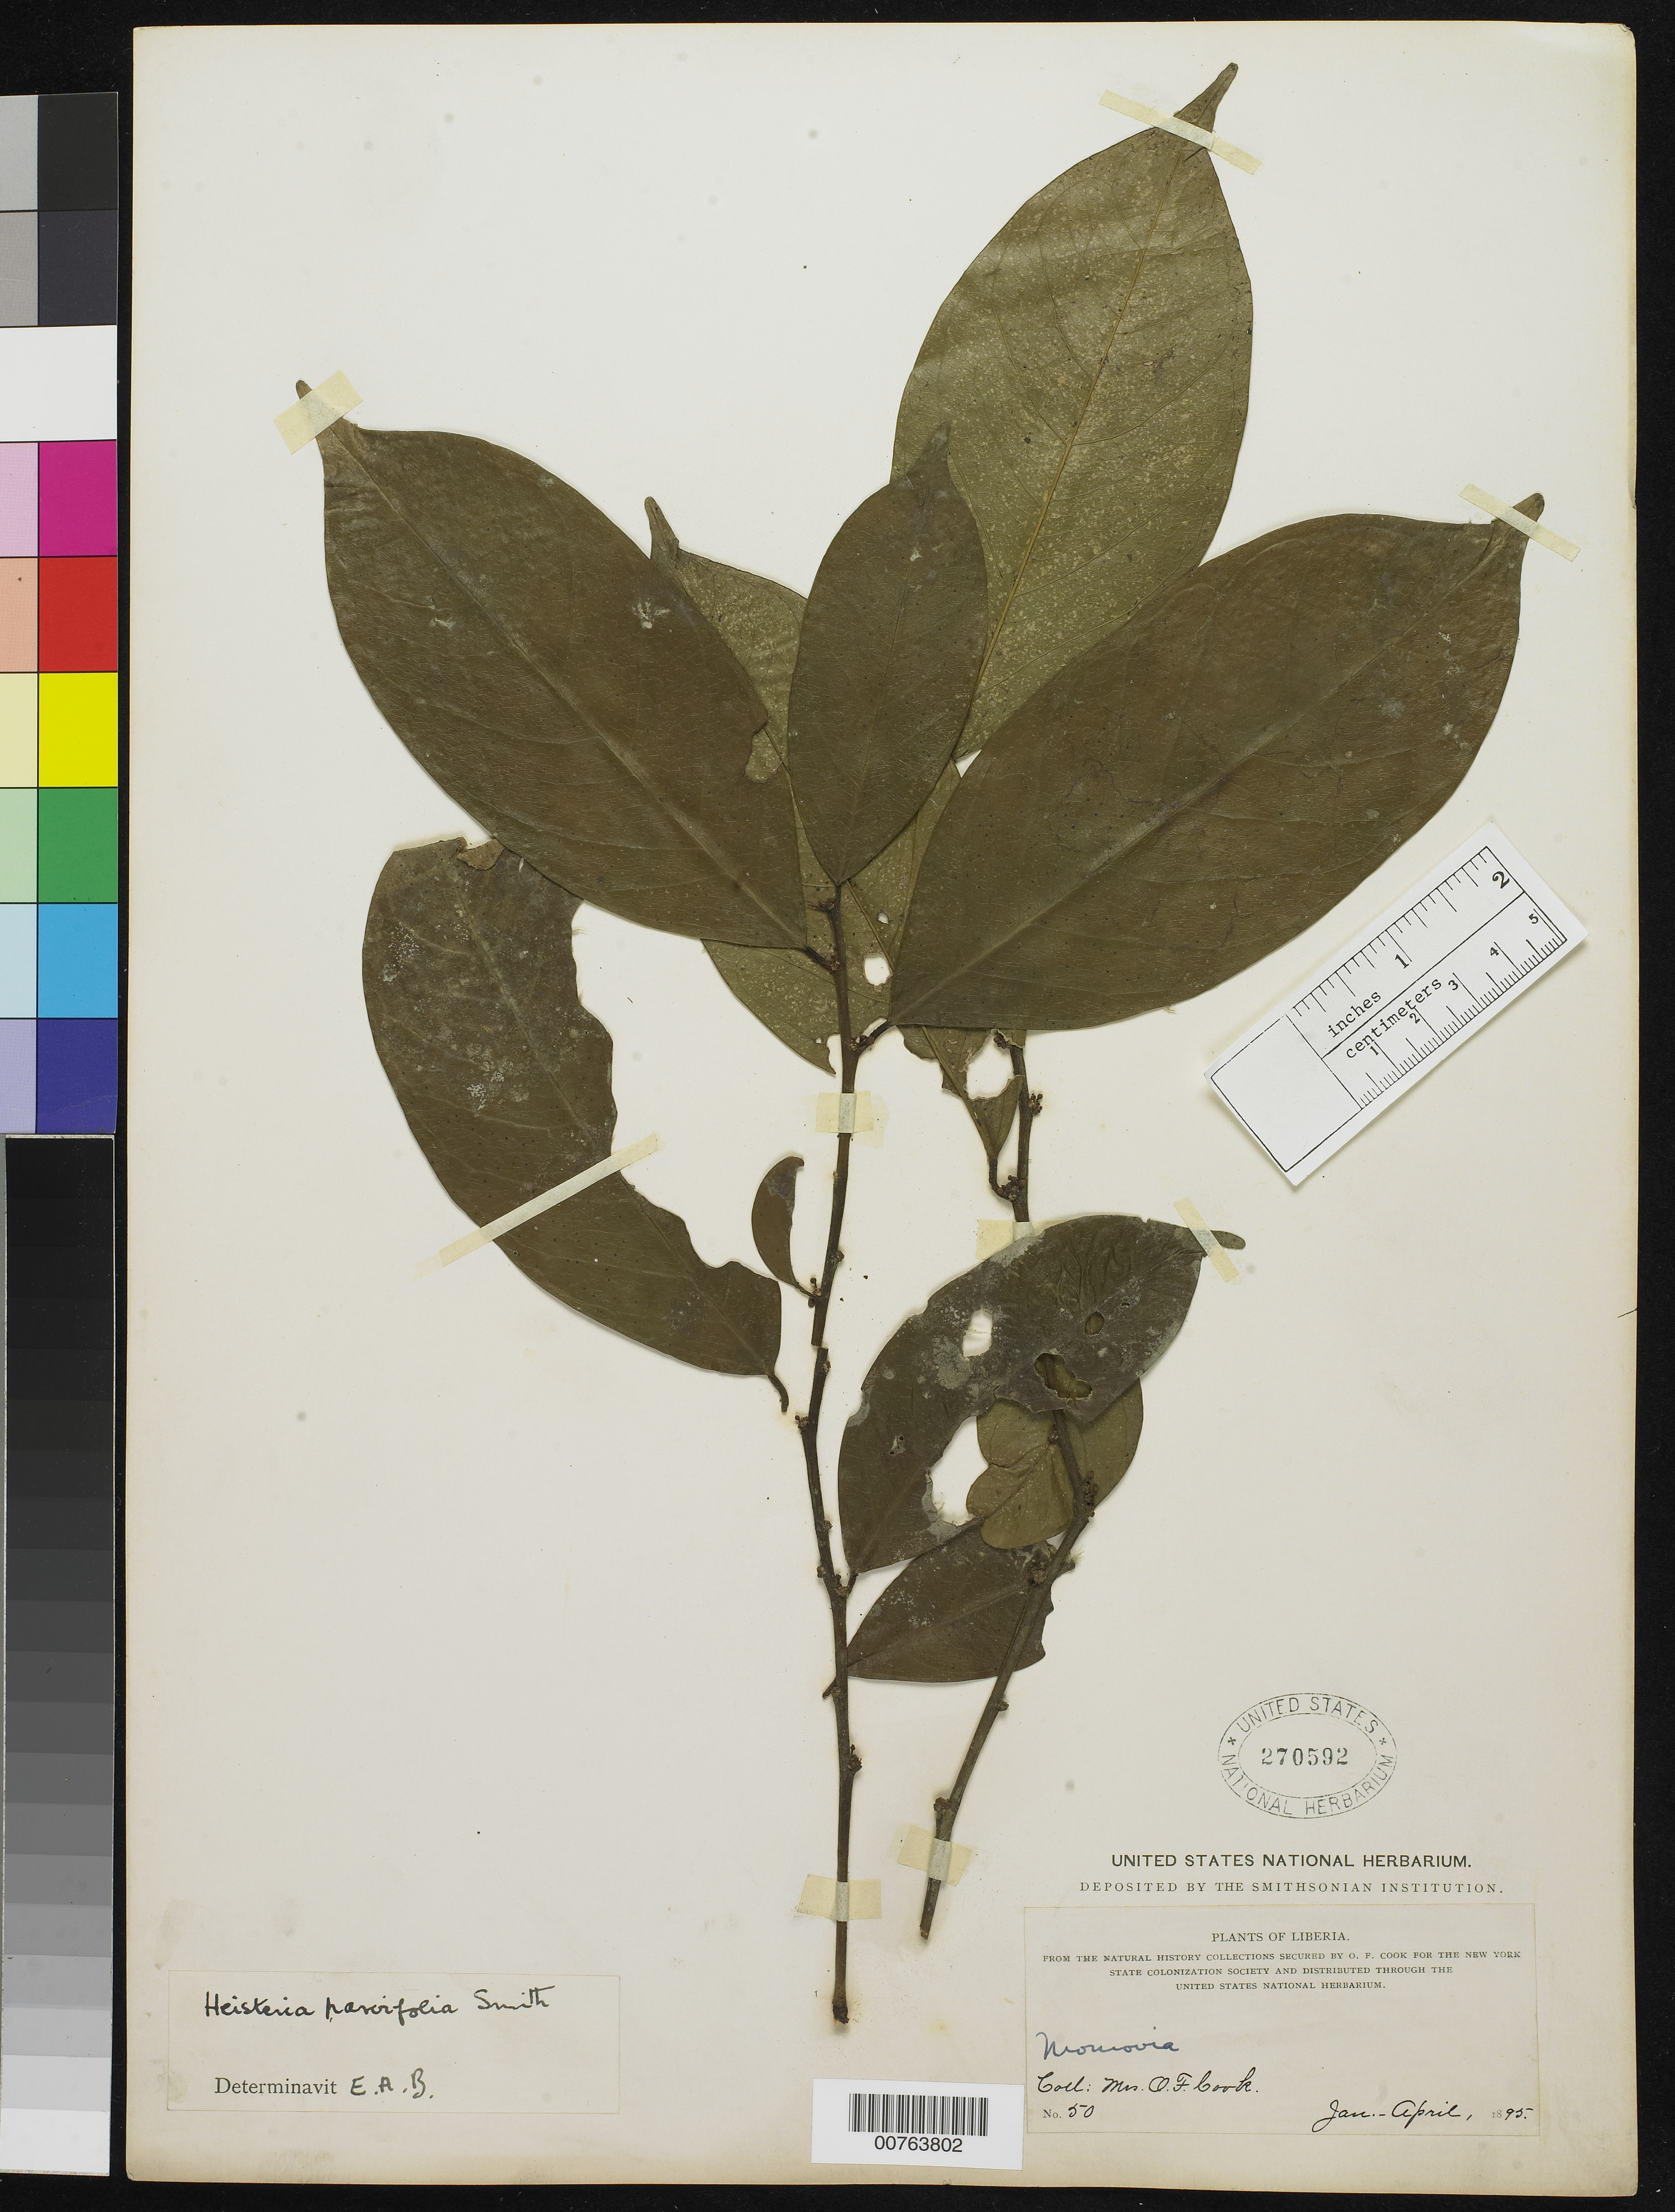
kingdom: Plantae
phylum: Tracheophyta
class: Magnoliopsida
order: Santalales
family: Erythropalaceae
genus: Heisteria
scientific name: Heisteria parvifolia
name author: Sm.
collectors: Alice C. Cook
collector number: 50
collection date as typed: Jan 1895 to -- Apr 1895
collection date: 1895-01/1895-04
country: Liberia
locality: Monrovia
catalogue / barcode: US 270592